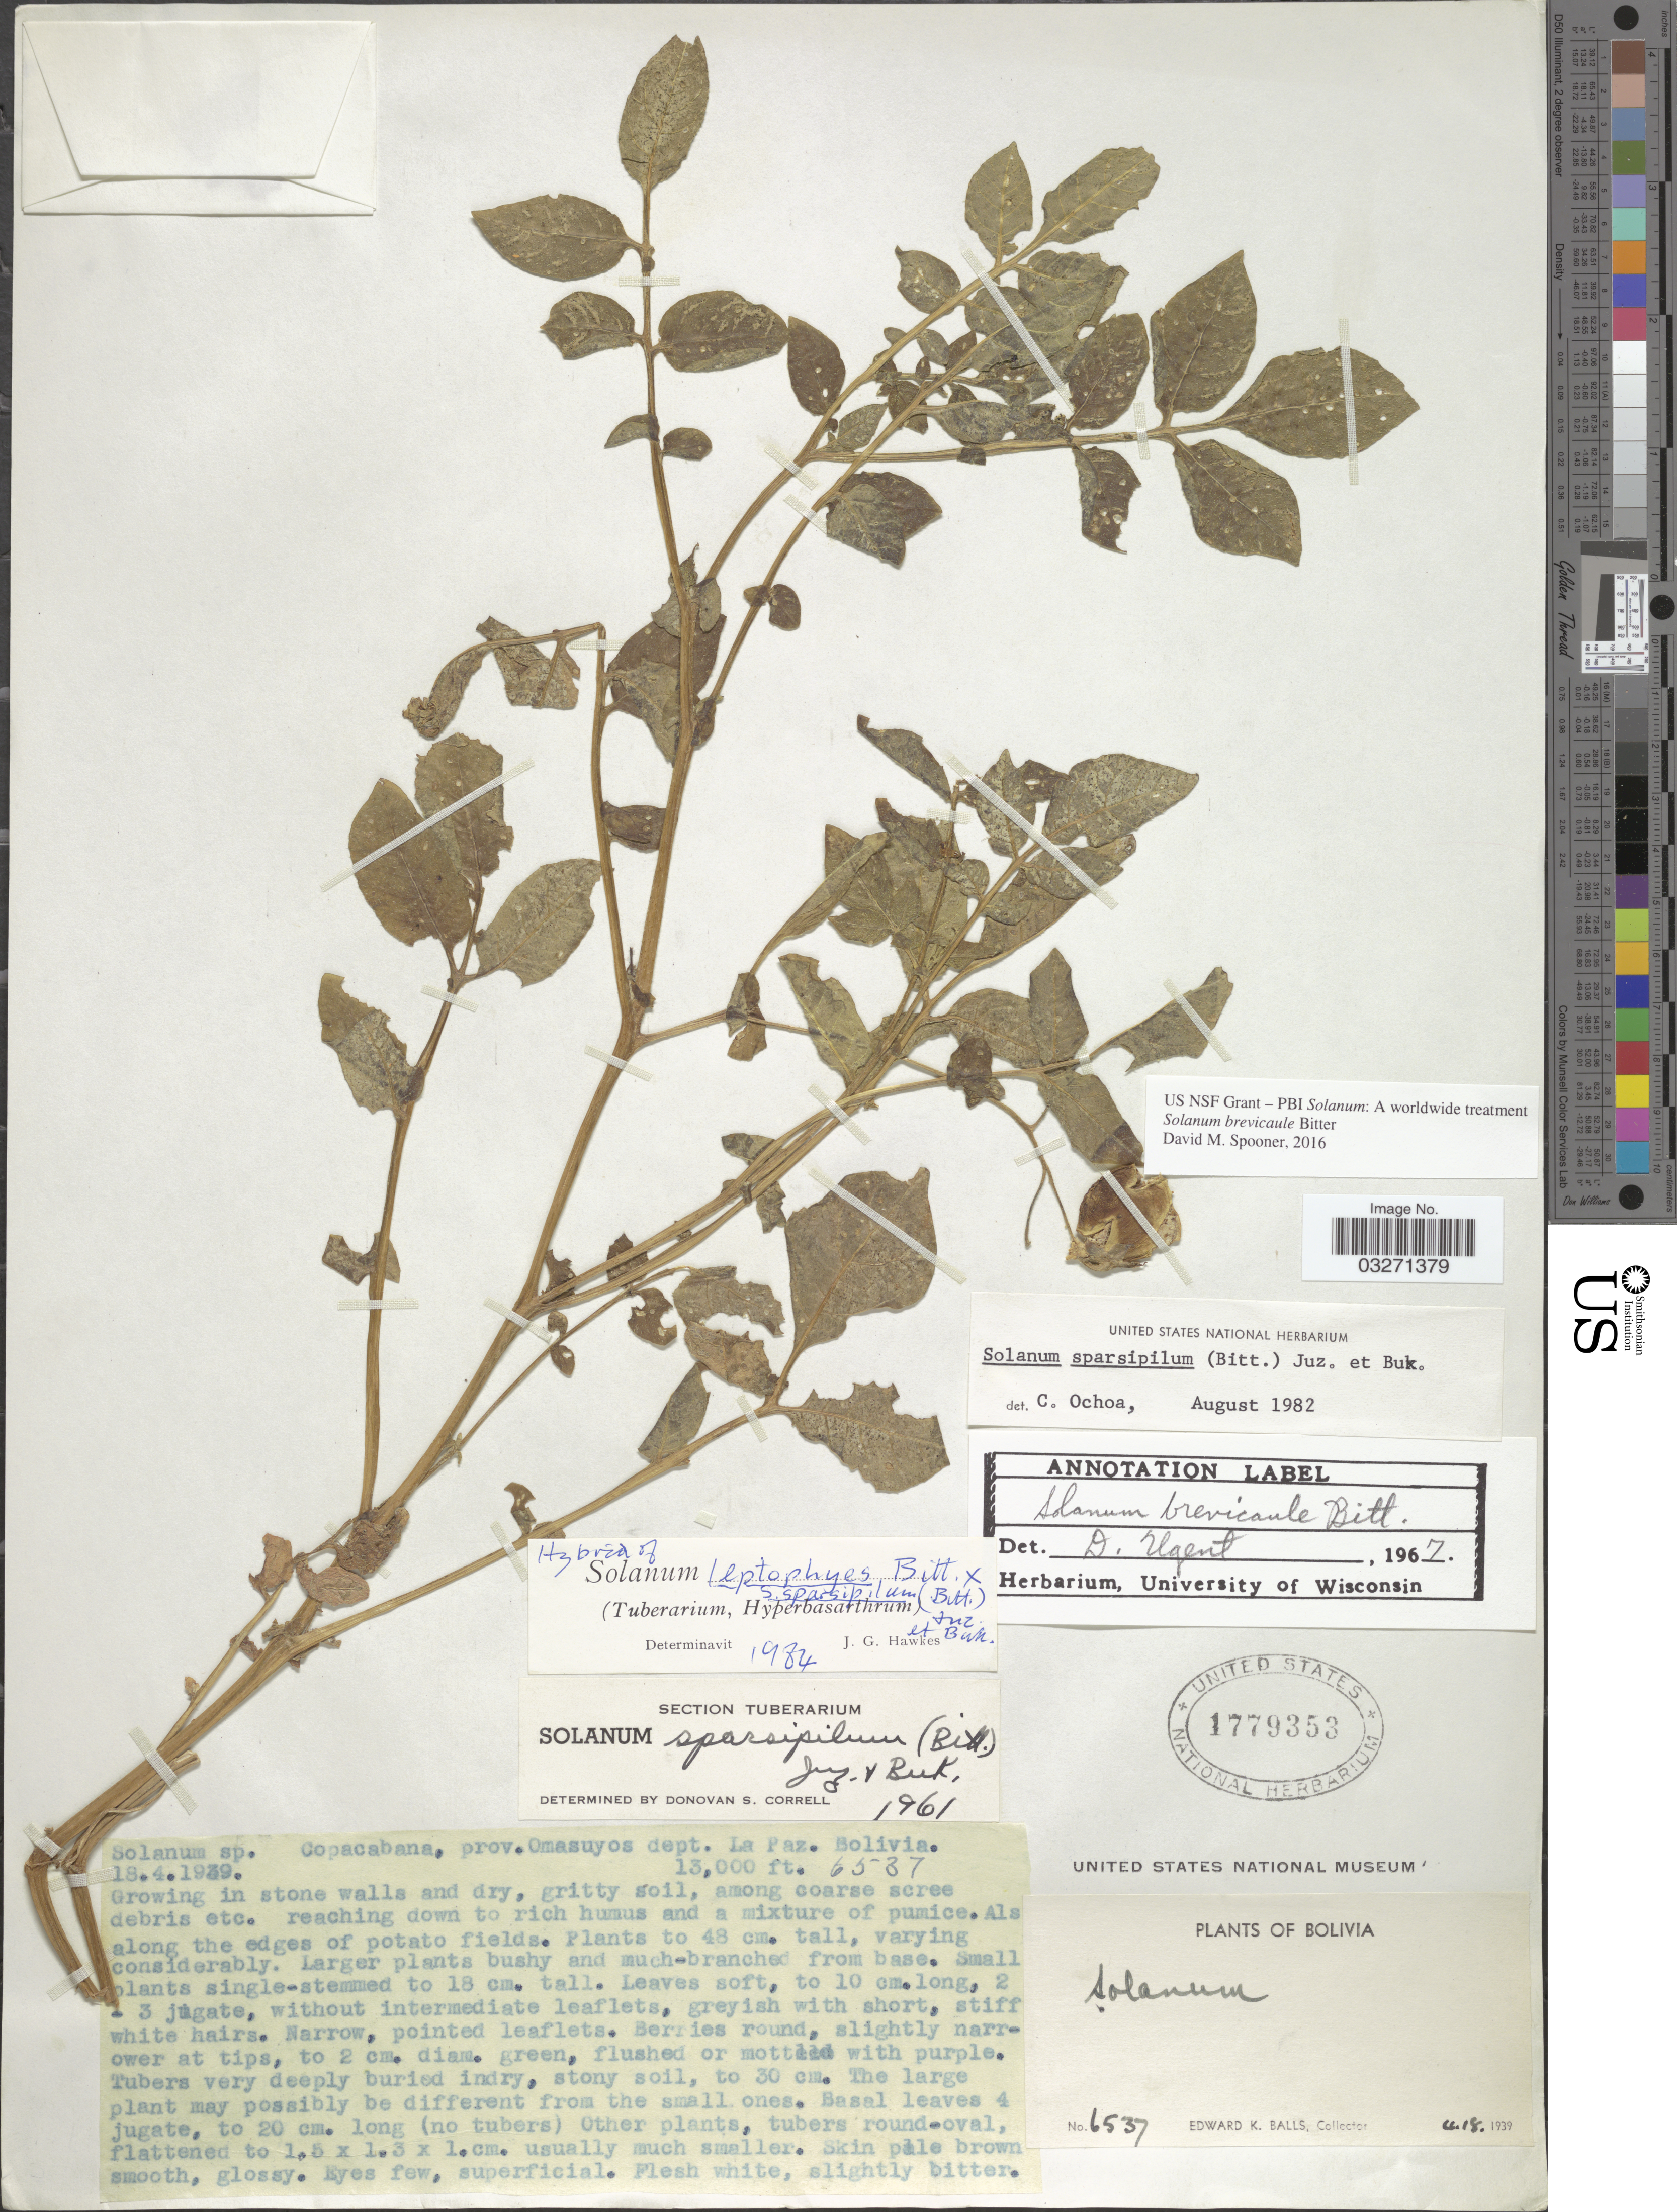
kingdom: Plantae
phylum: Tracheophyta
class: Magnoliopsida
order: Solanales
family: Solanaceae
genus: Solanum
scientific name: Solanum brevicaule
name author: Bitter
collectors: E. K. Balls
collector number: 6537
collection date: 1939-04-18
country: Bolivia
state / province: La Paz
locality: Copacabana, prov. Omasuyos dept. La Paz.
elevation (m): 3962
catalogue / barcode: US 1779353